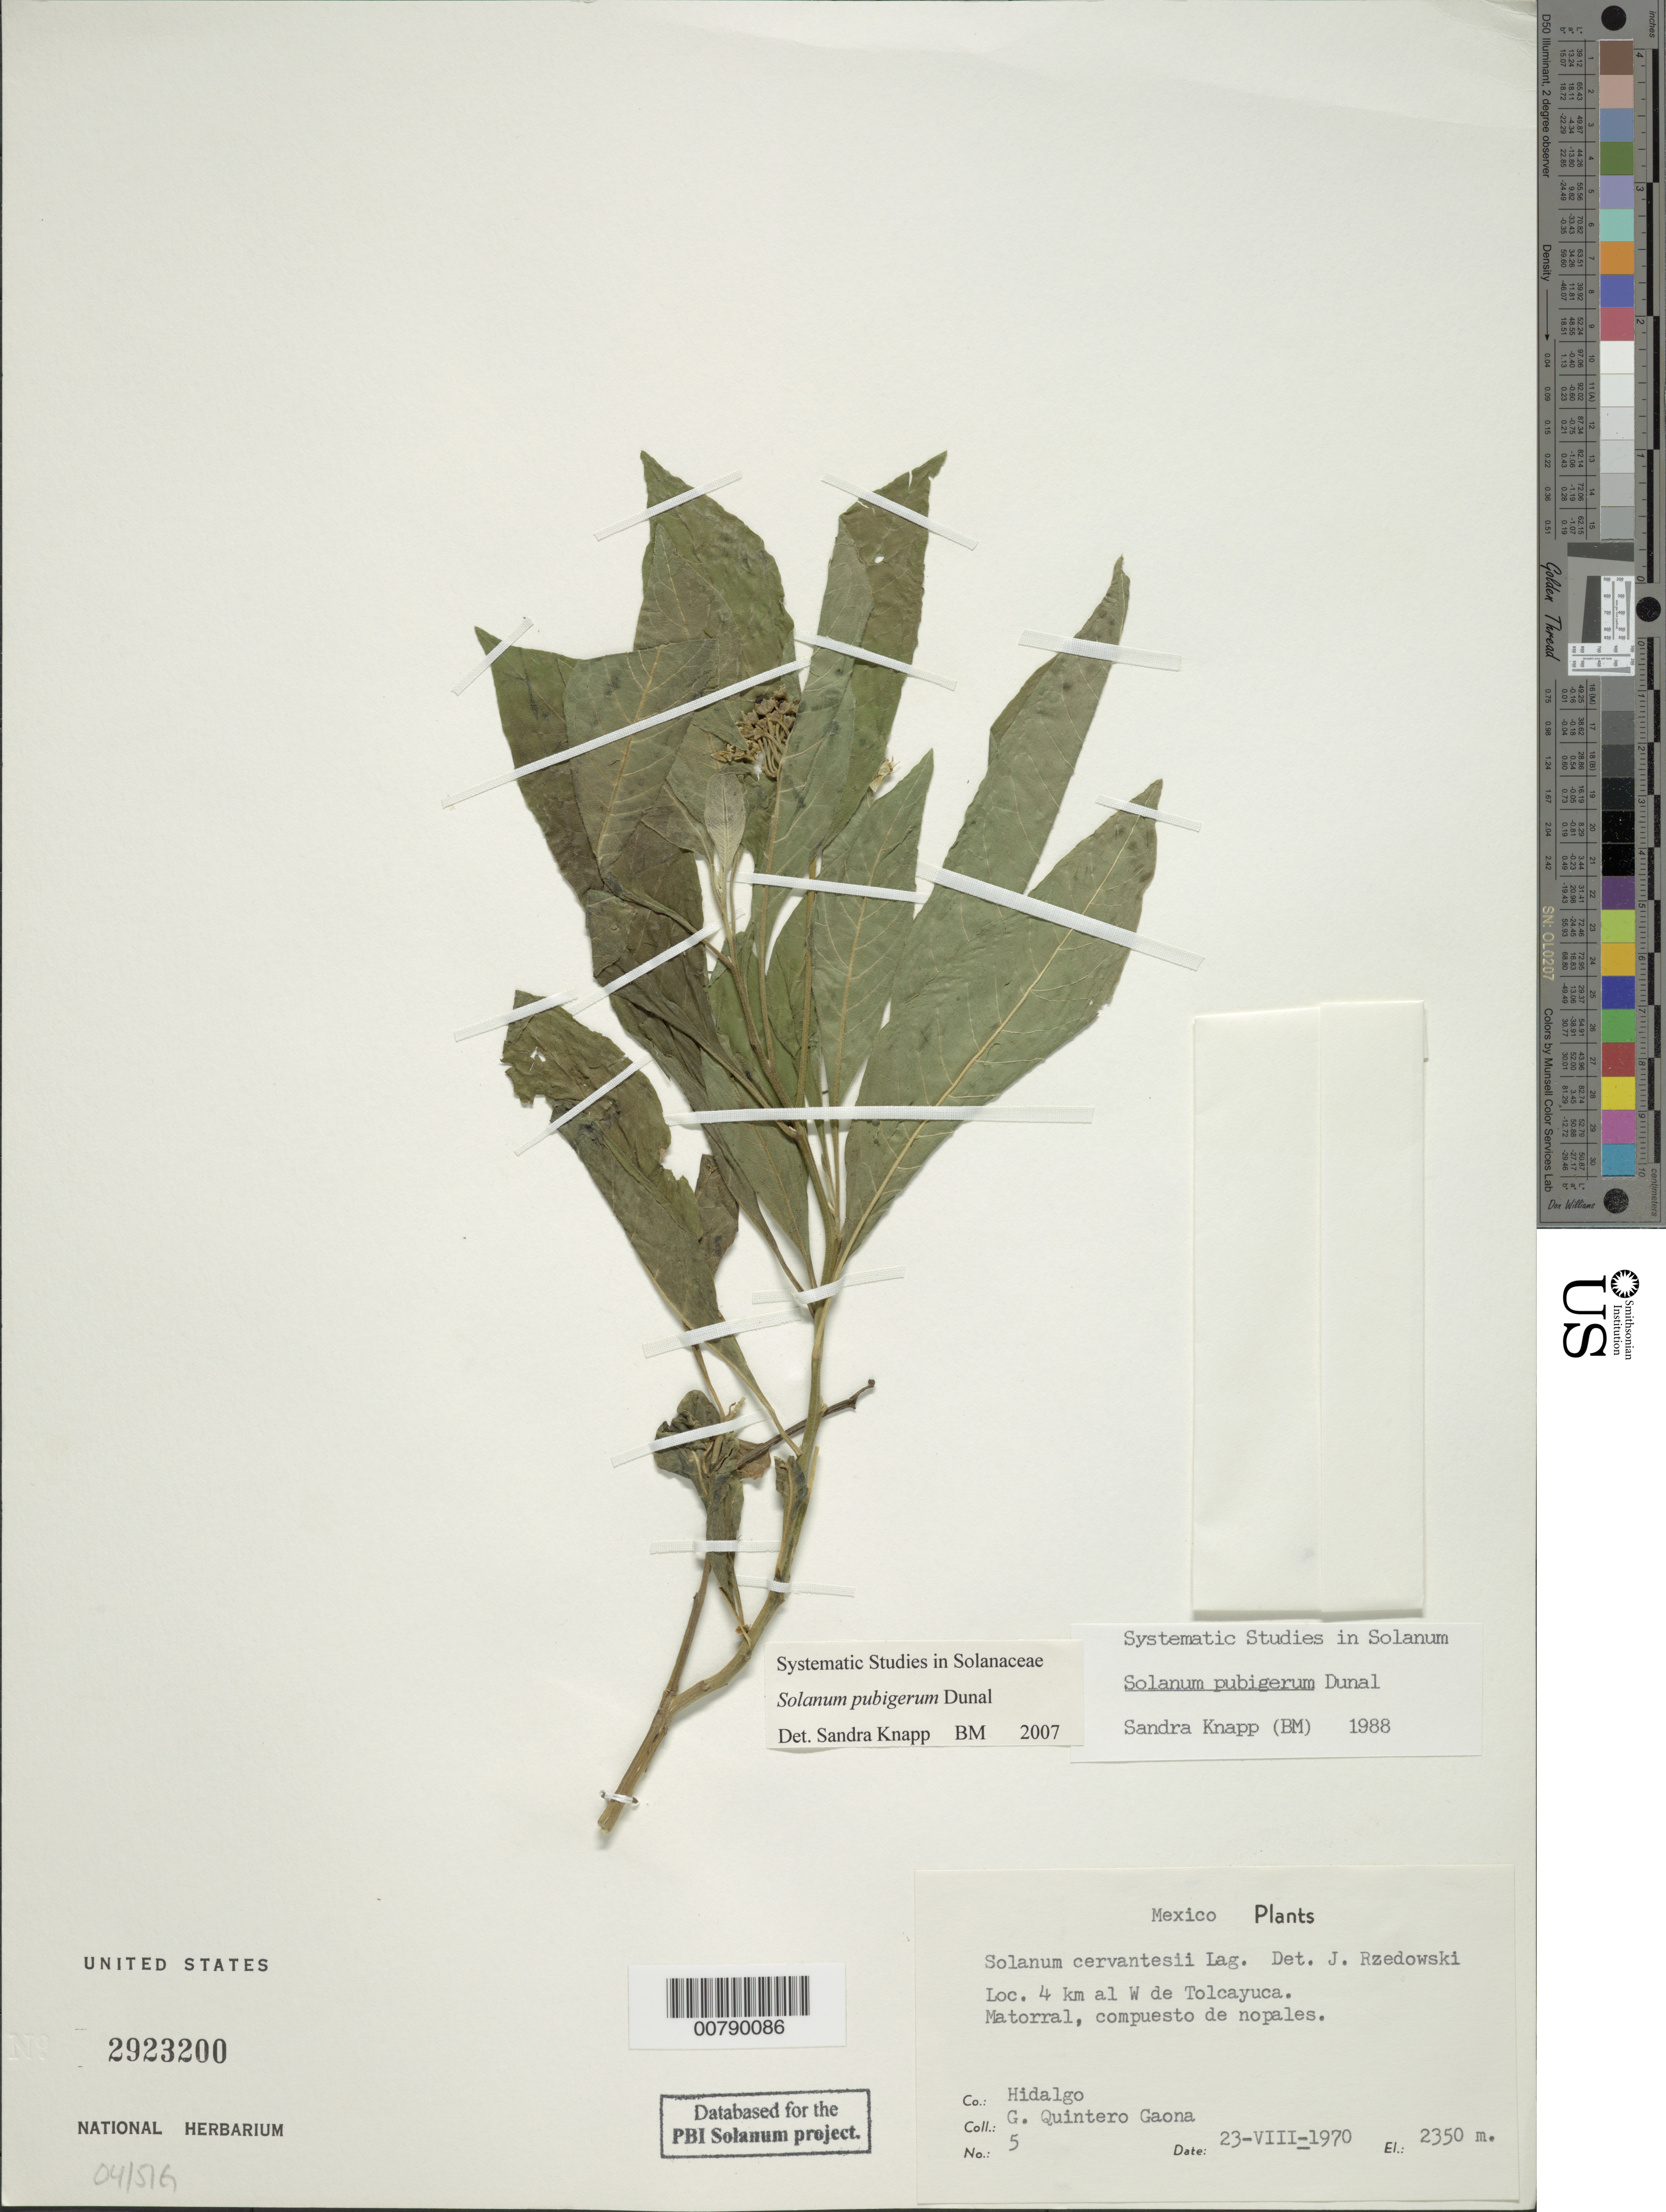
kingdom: Plantae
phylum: Tracheophyta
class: Magnoliopsida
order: Solanales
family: Solanaceae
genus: Solanum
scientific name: Solanum pubigerum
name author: Dunal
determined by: Knapp, S. D.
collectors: G. Quintero G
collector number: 5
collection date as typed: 23 Aug 1970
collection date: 1970-08-23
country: Mexico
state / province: Hidalgo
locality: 4 km al W de Tolcayuca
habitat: matorral, compuesto de nopales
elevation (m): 2350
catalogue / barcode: US 2923200